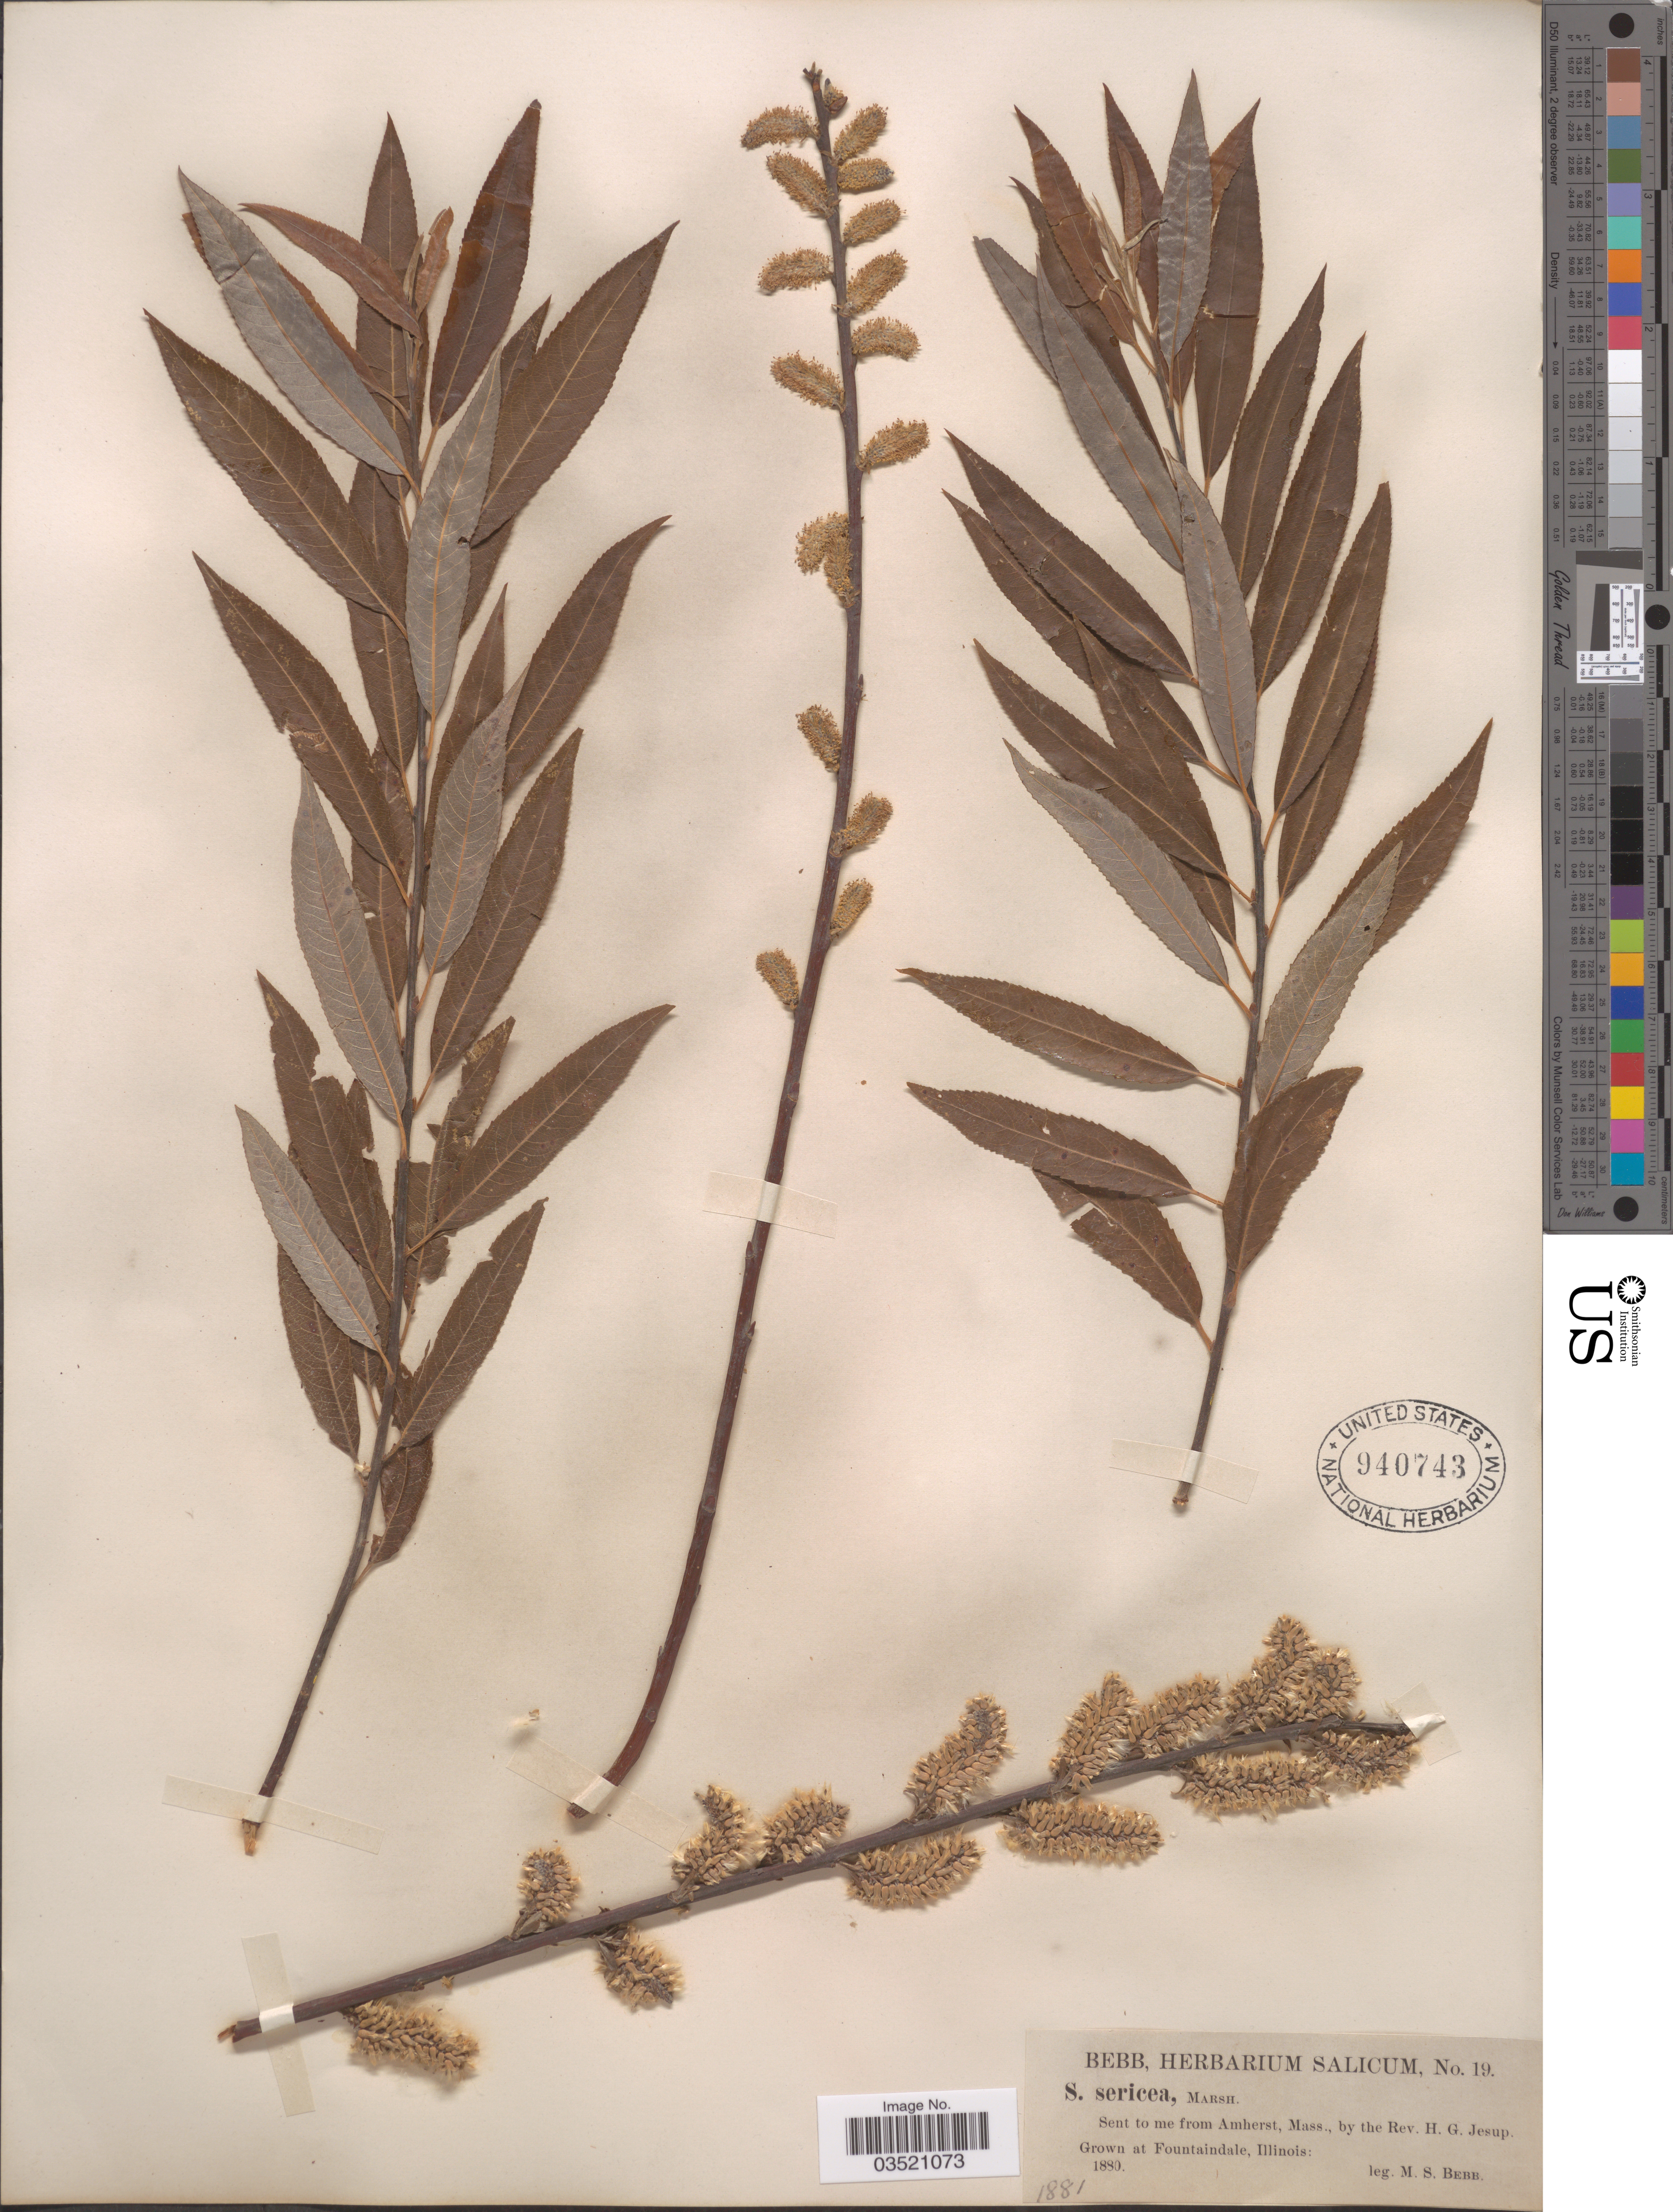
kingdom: Plantae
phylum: Tracheophyta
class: Magnoliopsida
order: Malpighiales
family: Salicaceae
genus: Salix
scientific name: Salix sericea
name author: Marshall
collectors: M. Bebb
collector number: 19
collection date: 1880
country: United States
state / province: Illinois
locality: Fountaindale.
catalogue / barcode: US 940743